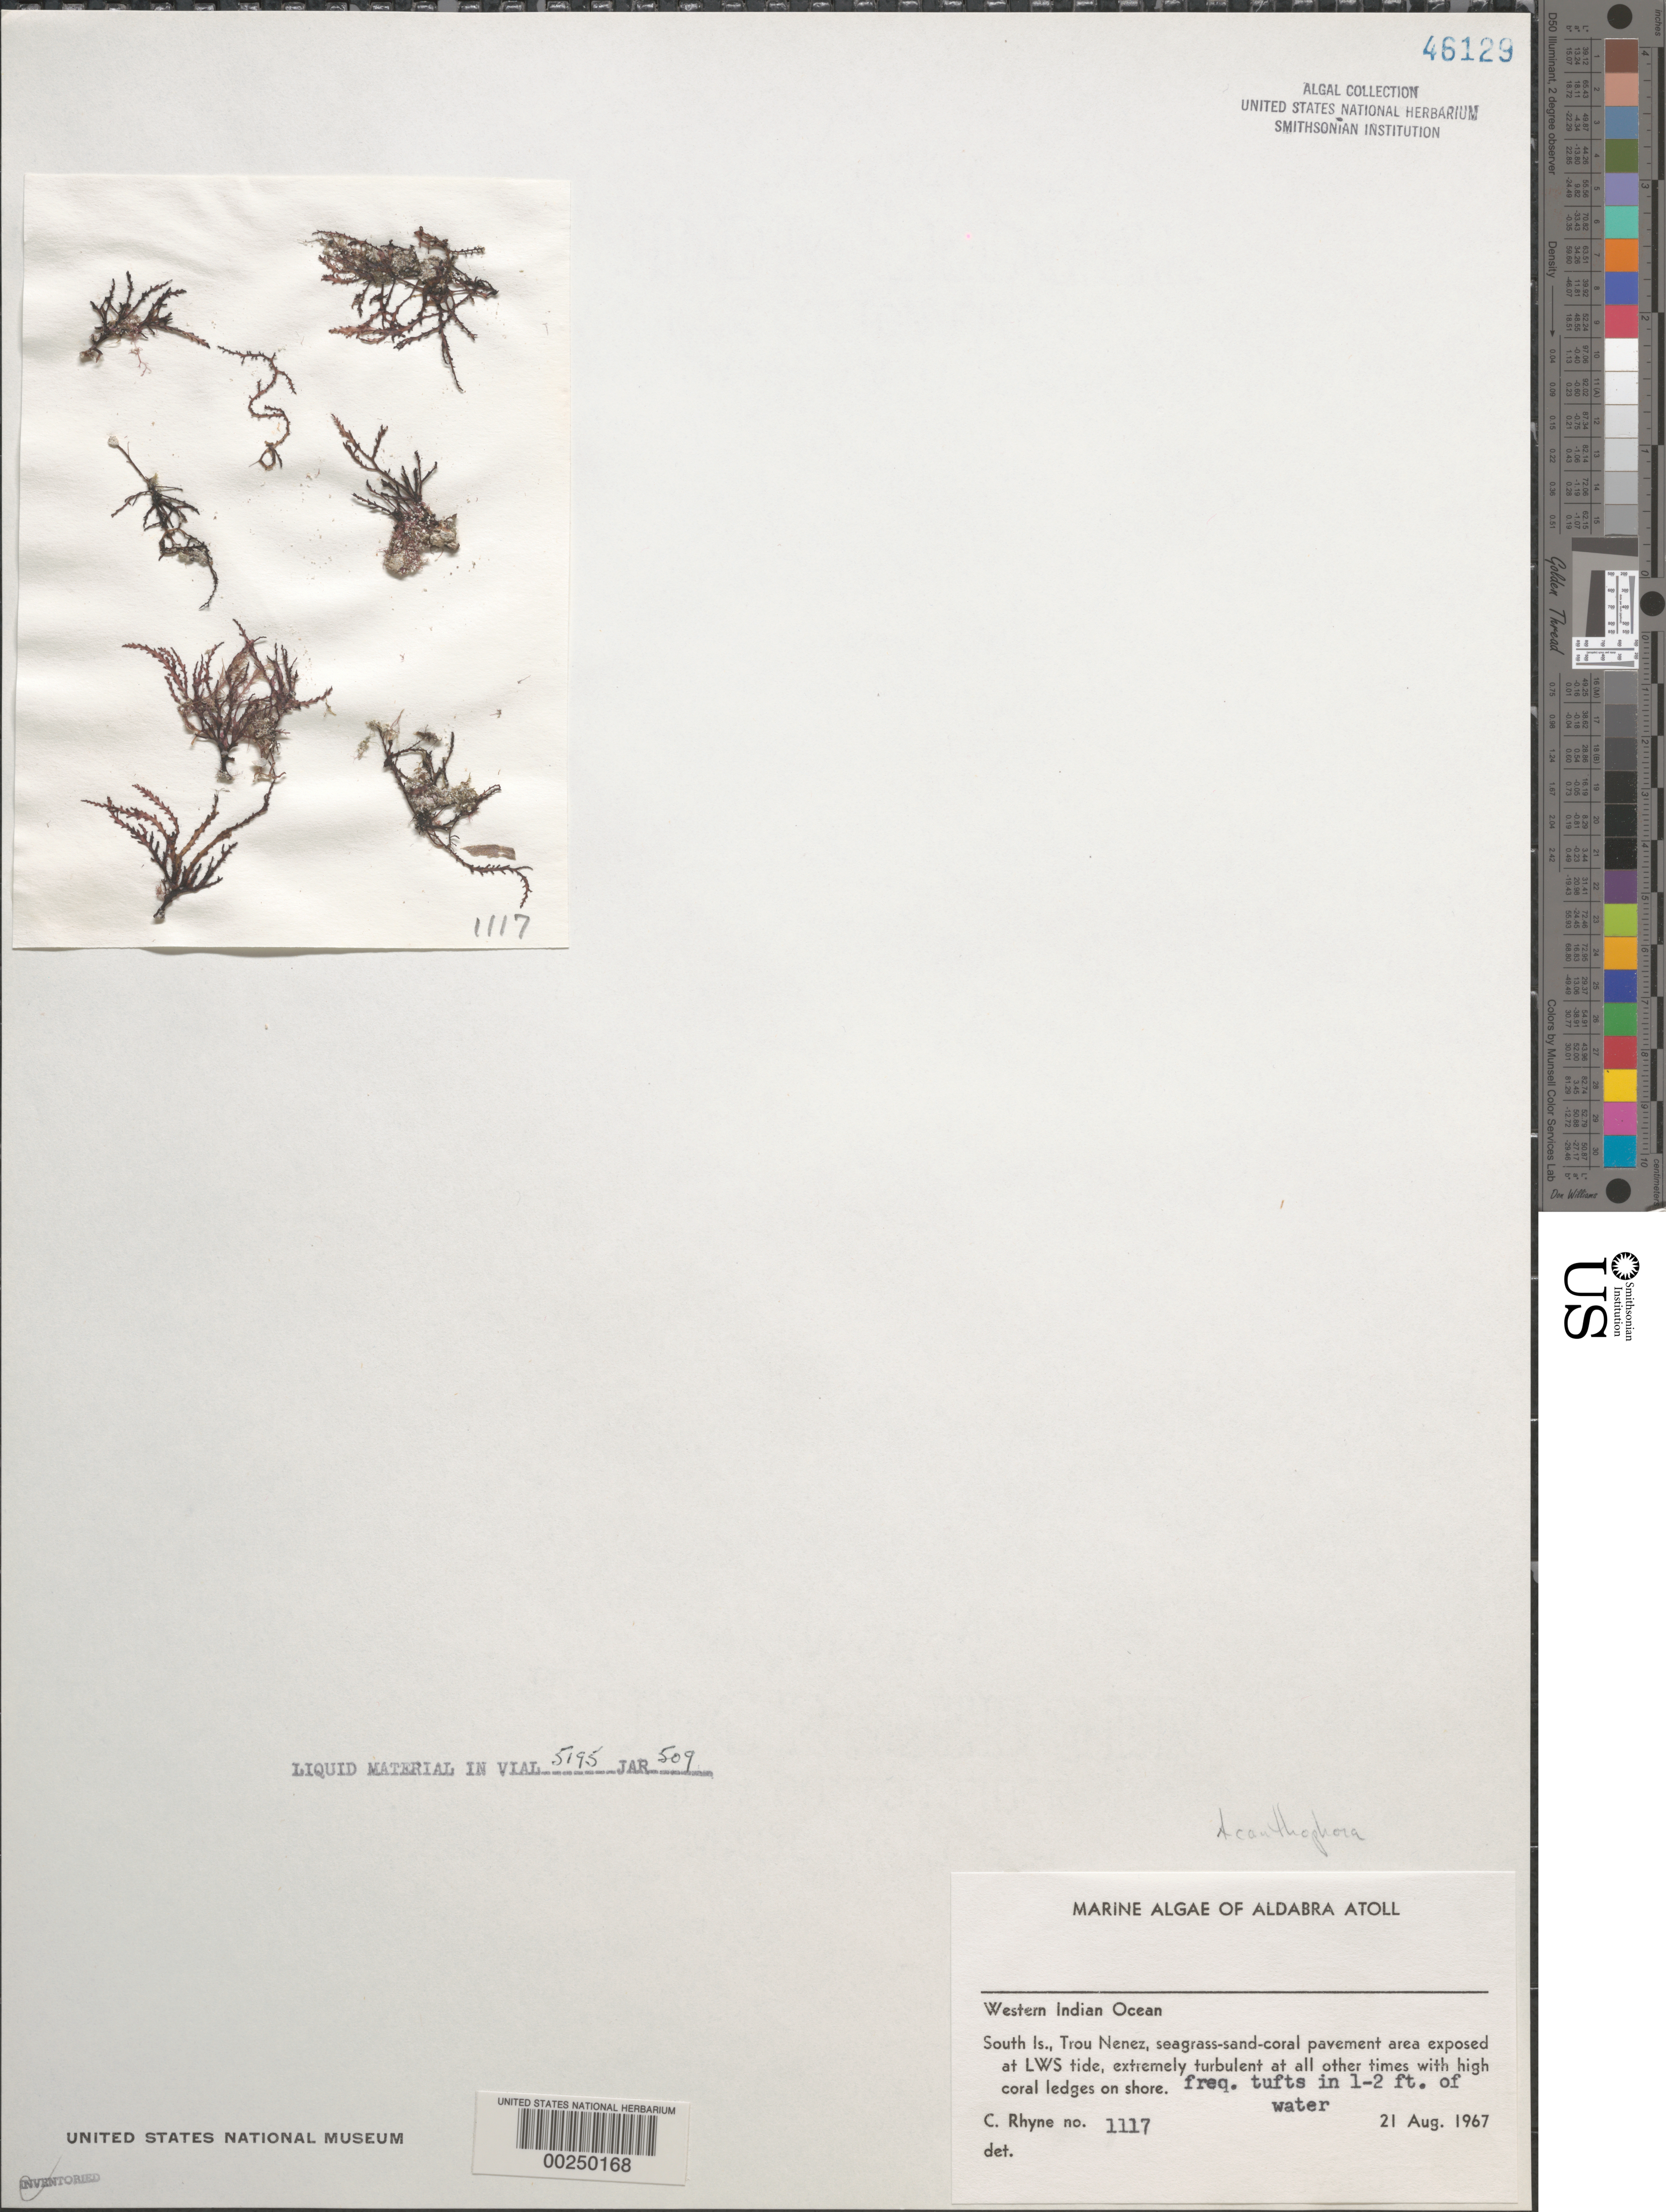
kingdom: Plantae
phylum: Rhodophyta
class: Florideophyceae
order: Ceramiales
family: Rhodomelaceae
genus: Acanthophora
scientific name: Acanthophora sp.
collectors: C. Rhyne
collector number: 1117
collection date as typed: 21 Aug 1967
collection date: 1967-08-21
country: Seychelles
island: Aldabra Atoll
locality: Trou Nenez, South Islet.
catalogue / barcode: US 46129